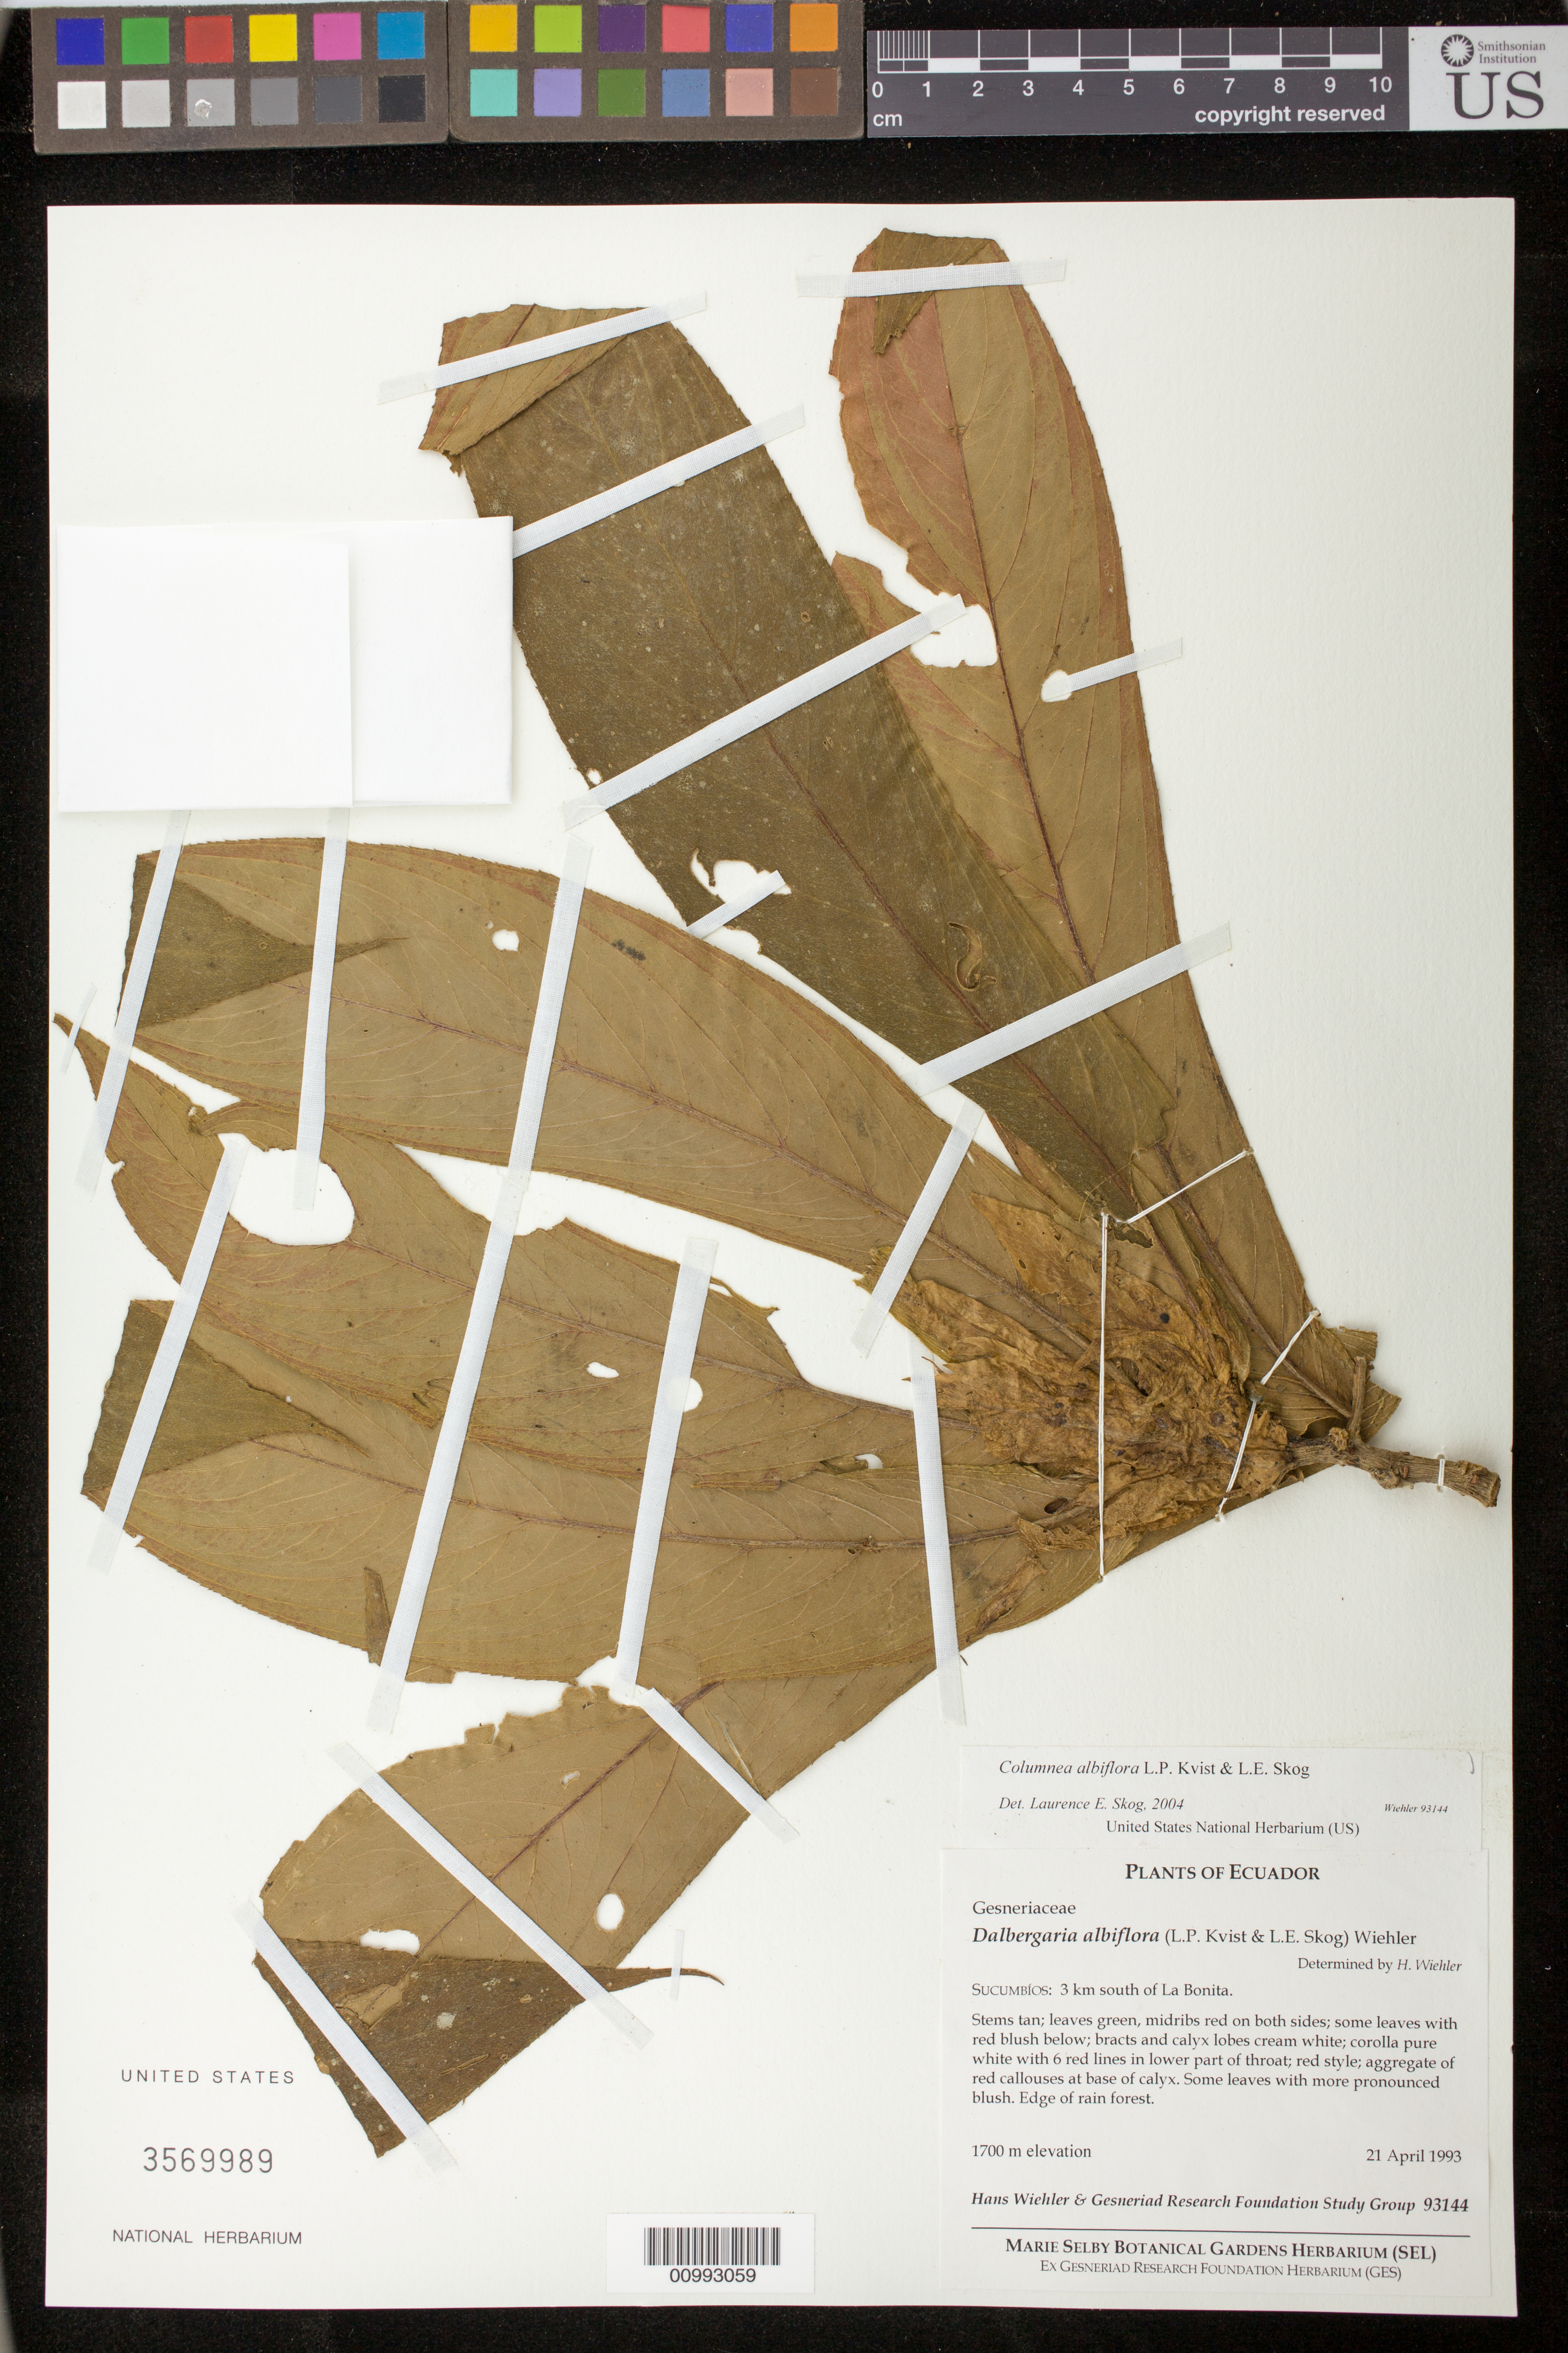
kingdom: Plantae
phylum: Tracheophyta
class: Magnoliopsida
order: Lamiales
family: Gesneriaceae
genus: Columnea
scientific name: Columnea albiflora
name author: L.P. Kvist & L.E. Skog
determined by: Skog, Laurence E.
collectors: H. J. Wiehler & Gesneriad Research Foundation Study Group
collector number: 93144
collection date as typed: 21 Apr 1993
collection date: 1993-04-21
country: Ecuador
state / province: Sucumbíos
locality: Sucumbíos: 3 km south of La Bonita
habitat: Edge of rain forest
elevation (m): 1700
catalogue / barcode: US 3569989